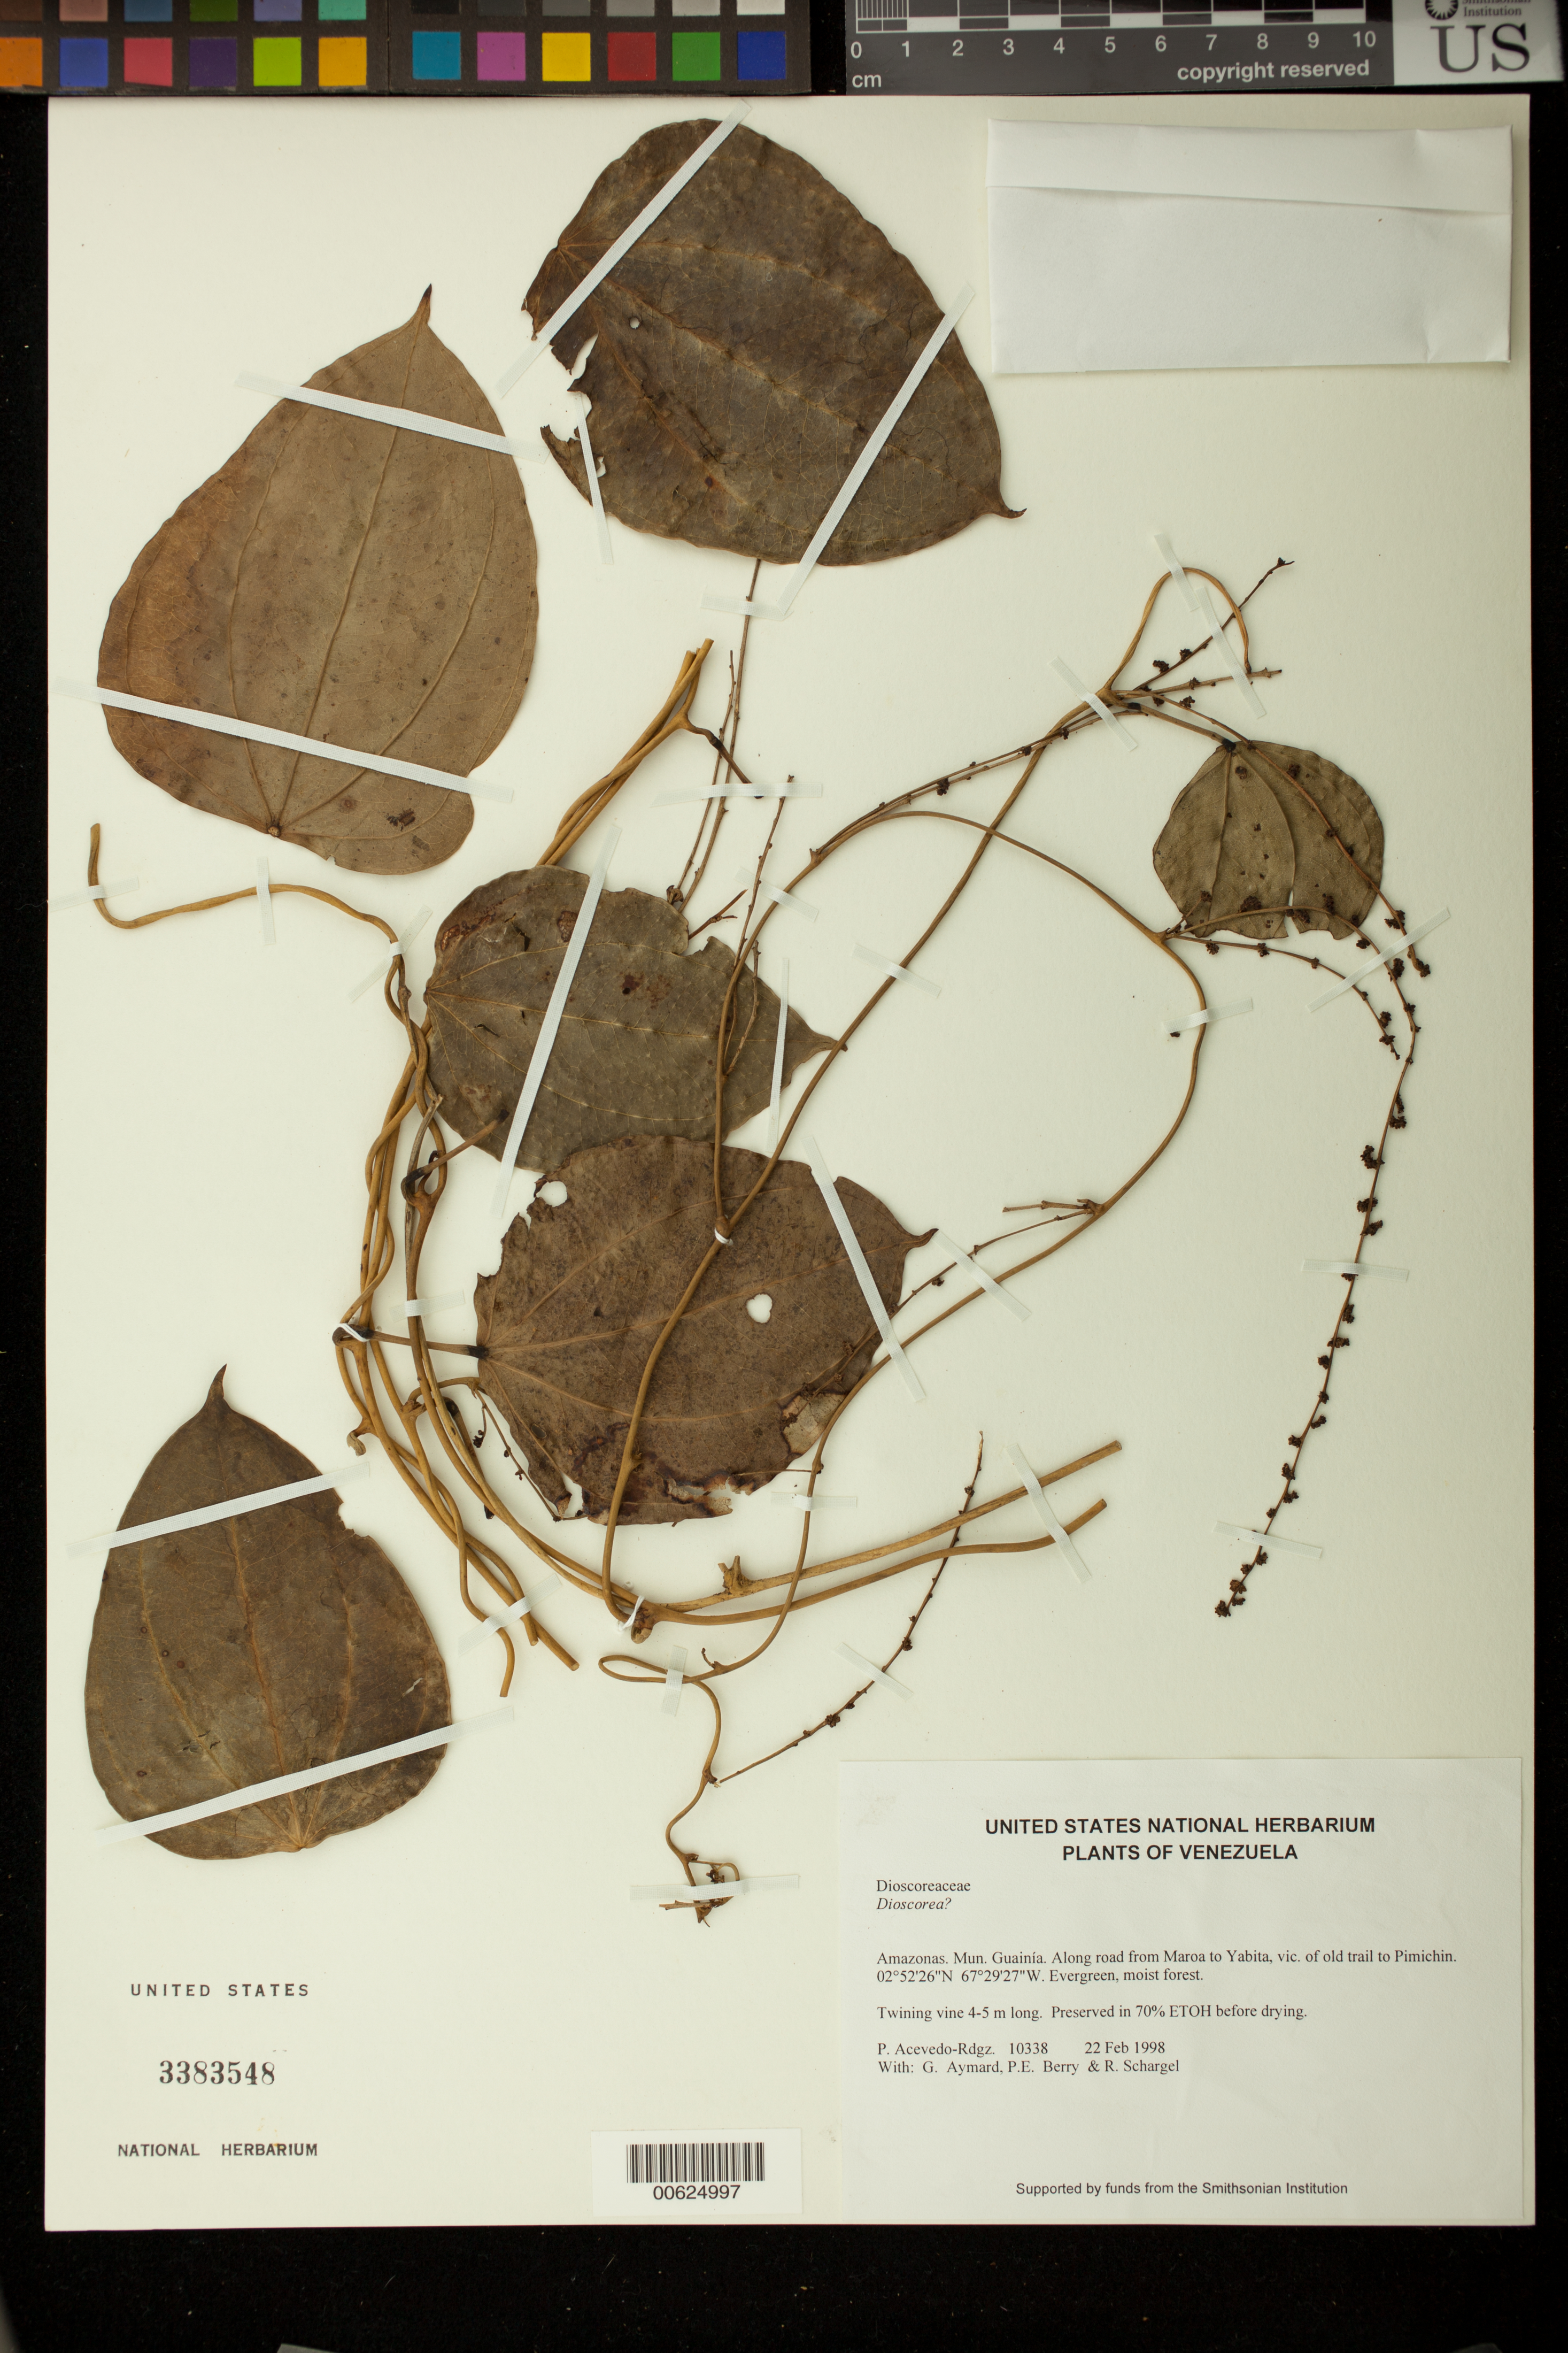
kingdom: Plantae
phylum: Tracheophyta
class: Liliopsida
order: Dioscoreales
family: Dioscoreaceae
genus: Dioscorea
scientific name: Dioscorea sp.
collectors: P. Acevedo-Rodr., G. A. Aymard, P. E. Berry & R. Schargel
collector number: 10338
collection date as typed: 22 Feb 1998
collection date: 1998-02-22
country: Venezuela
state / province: Amazonas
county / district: Maroa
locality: Along road from Maroa to Yabita, vic. of old trail to Pimichin.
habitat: Evergreen, moist forest.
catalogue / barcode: US 3383548